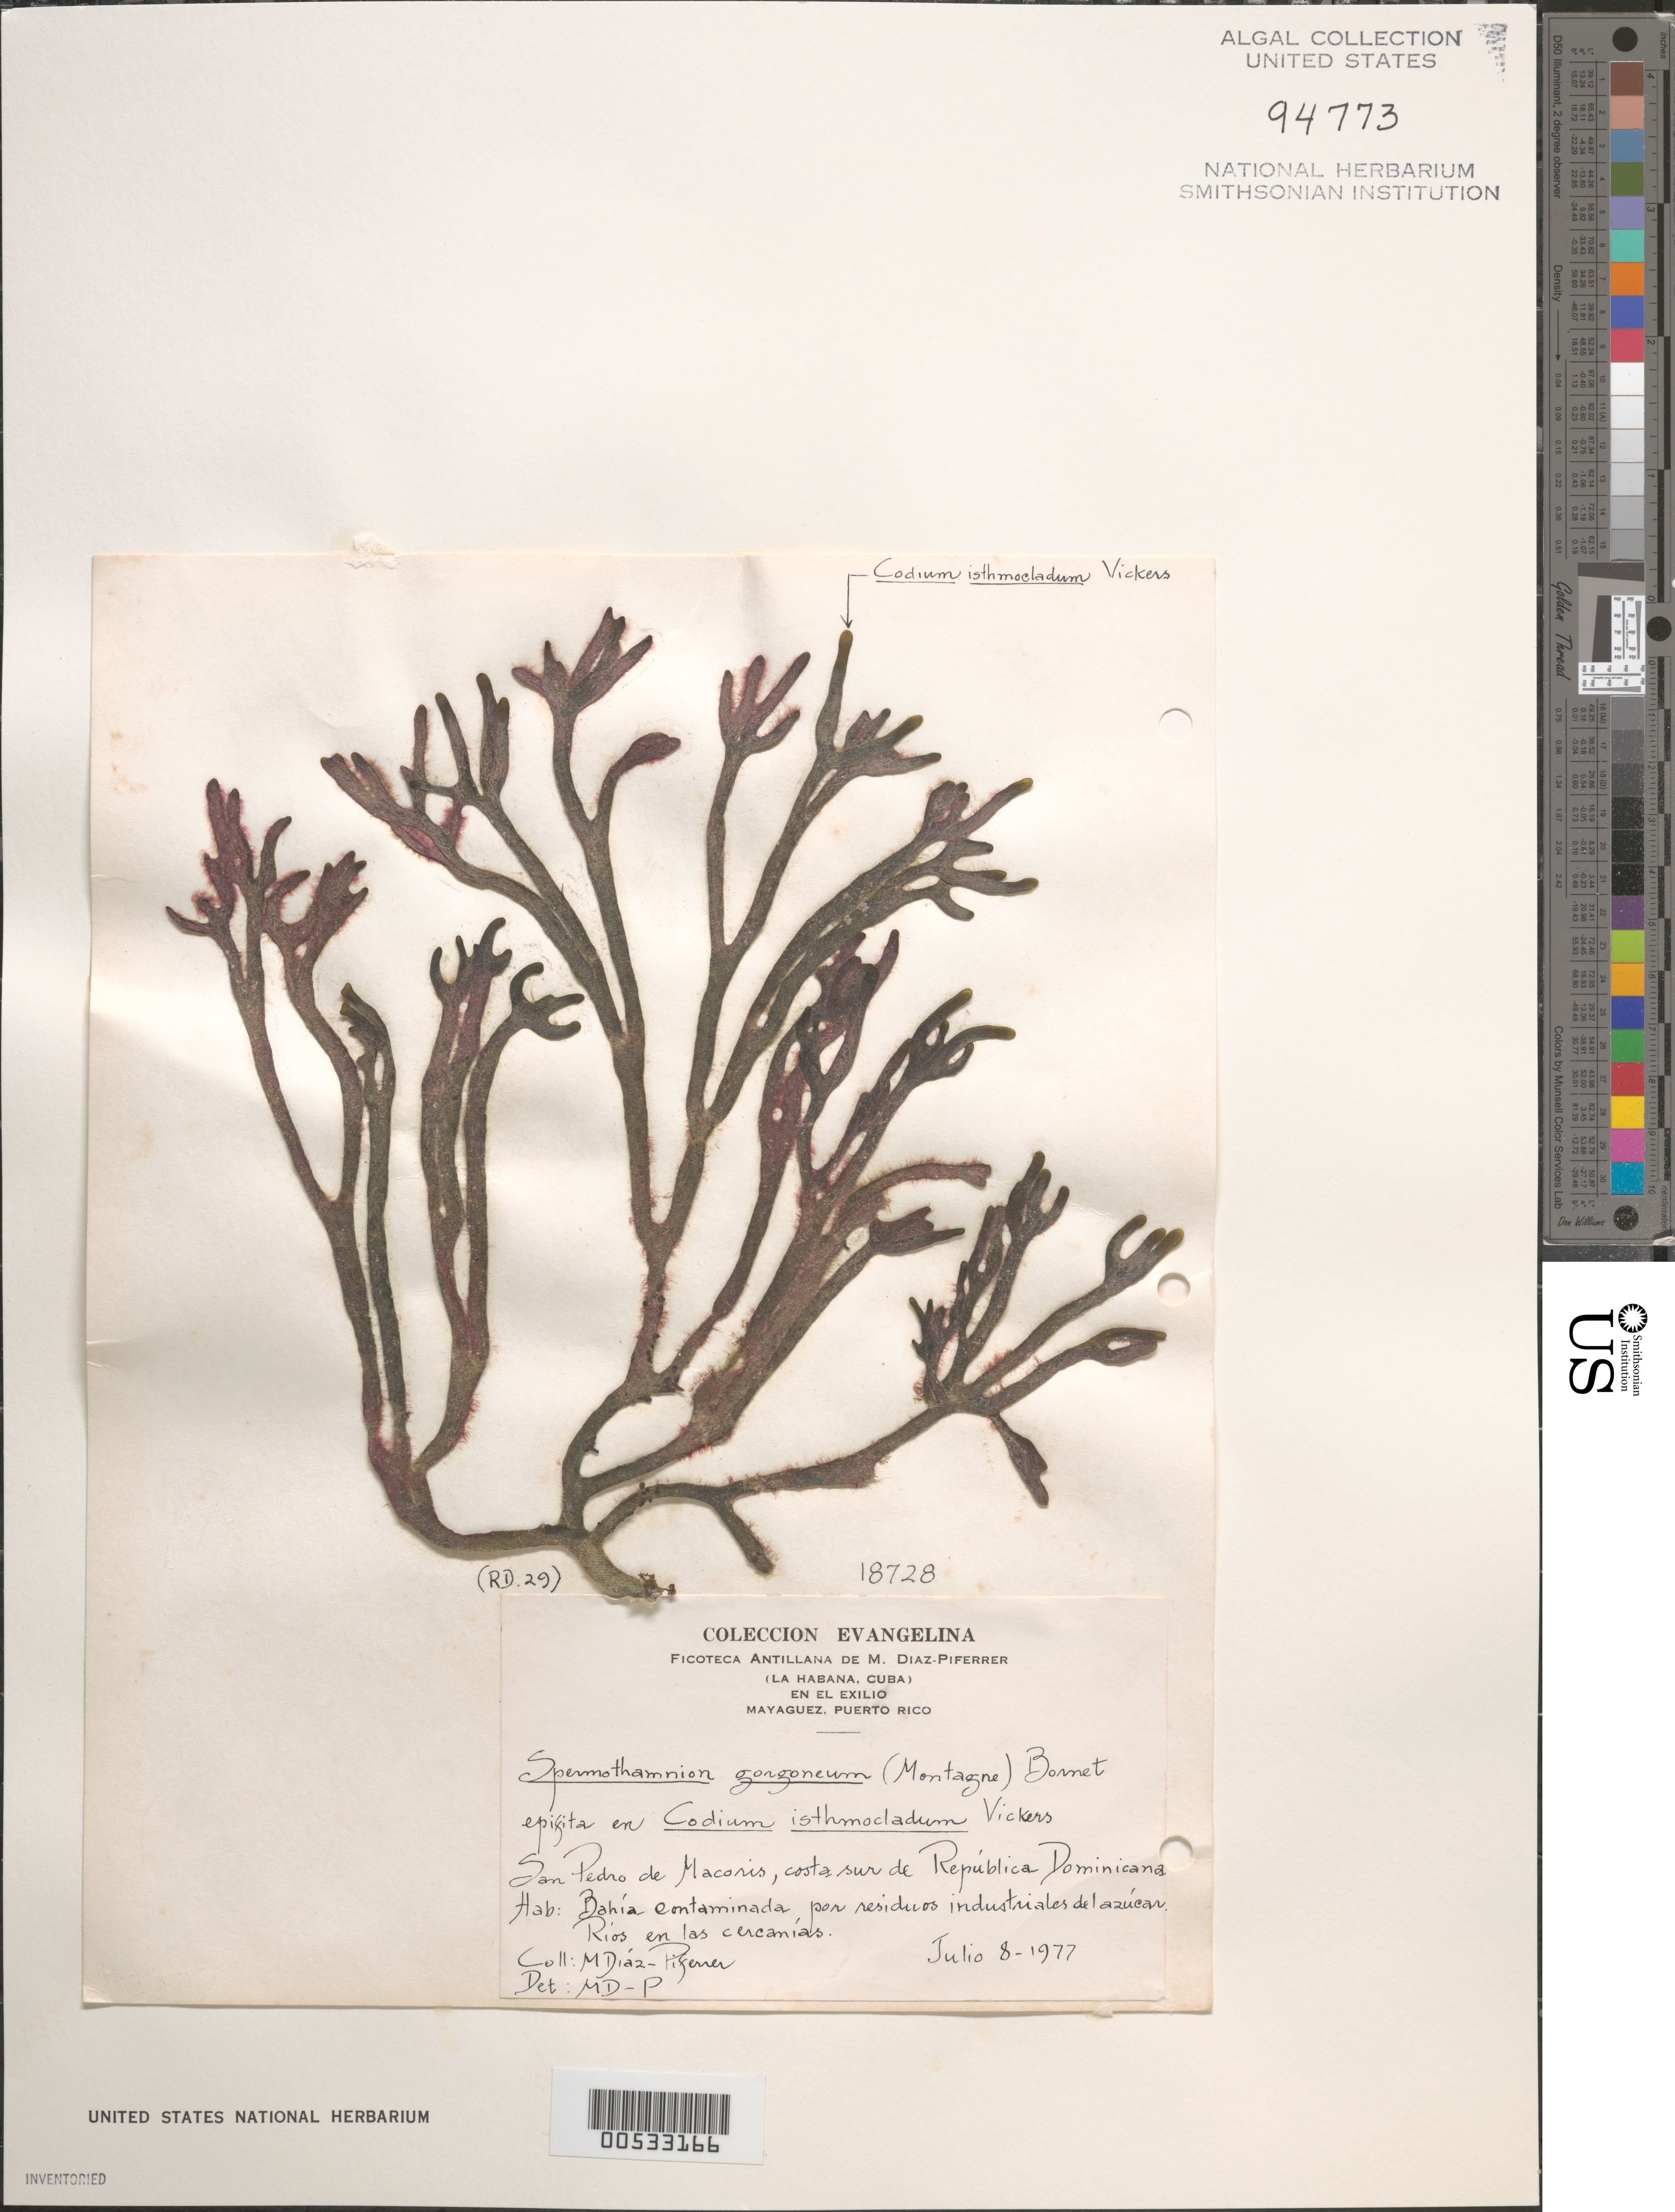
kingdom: Plantae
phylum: Rhodophyta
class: Florideophyceae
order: Ceramiales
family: Wrangeliaceae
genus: Tiffaniella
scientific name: Tiffaniella gorgonea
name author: (Montagne) Doty & Menez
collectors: M. Diaz-Piferrer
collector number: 18728 & RD-29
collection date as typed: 08 Jul 1977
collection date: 1977-07-08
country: Dominican Republic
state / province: San Pedro de Macorís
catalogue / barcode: US 94773